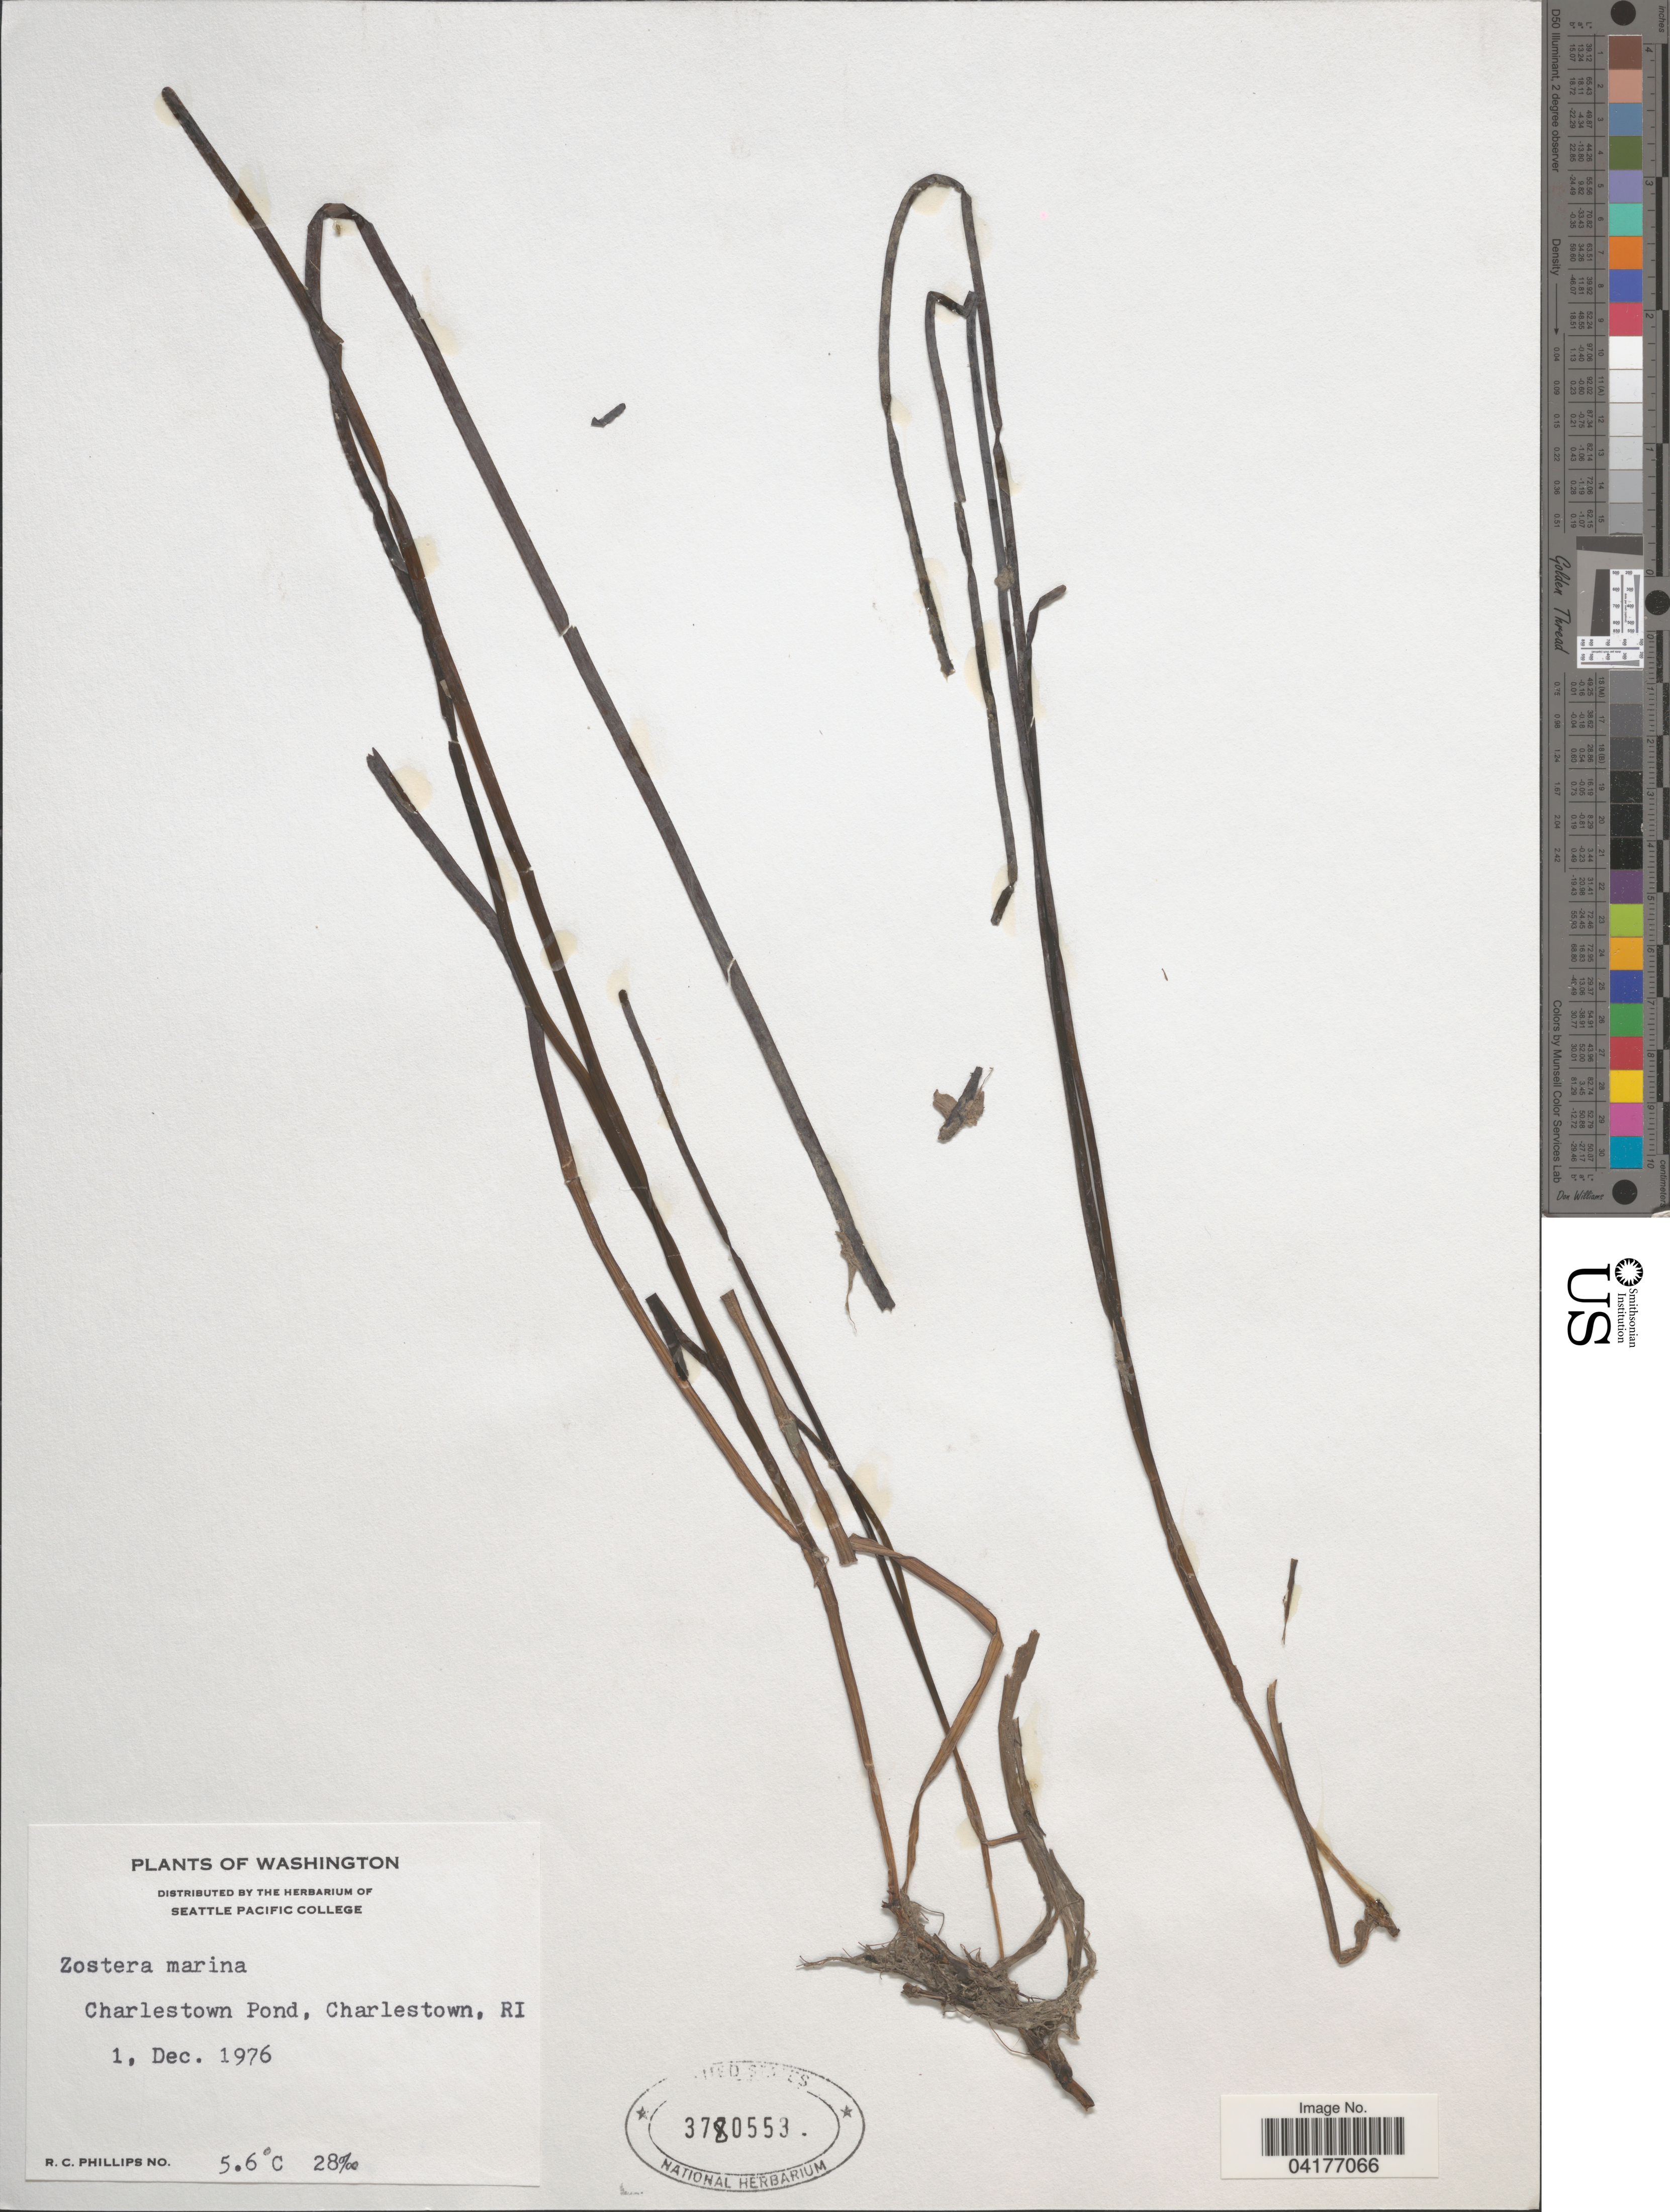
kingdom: Plantae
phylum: Tracheophyta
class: Liliopsida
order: Alismatales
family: Zosteraceae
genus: Zostera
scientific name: Zostera marina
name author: L.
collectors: R. C. Phillips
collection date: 1976-12-01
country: United States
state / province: Rhode Island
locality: Charlestown Pond, Charlestown, RI.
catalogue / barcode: US 3780553